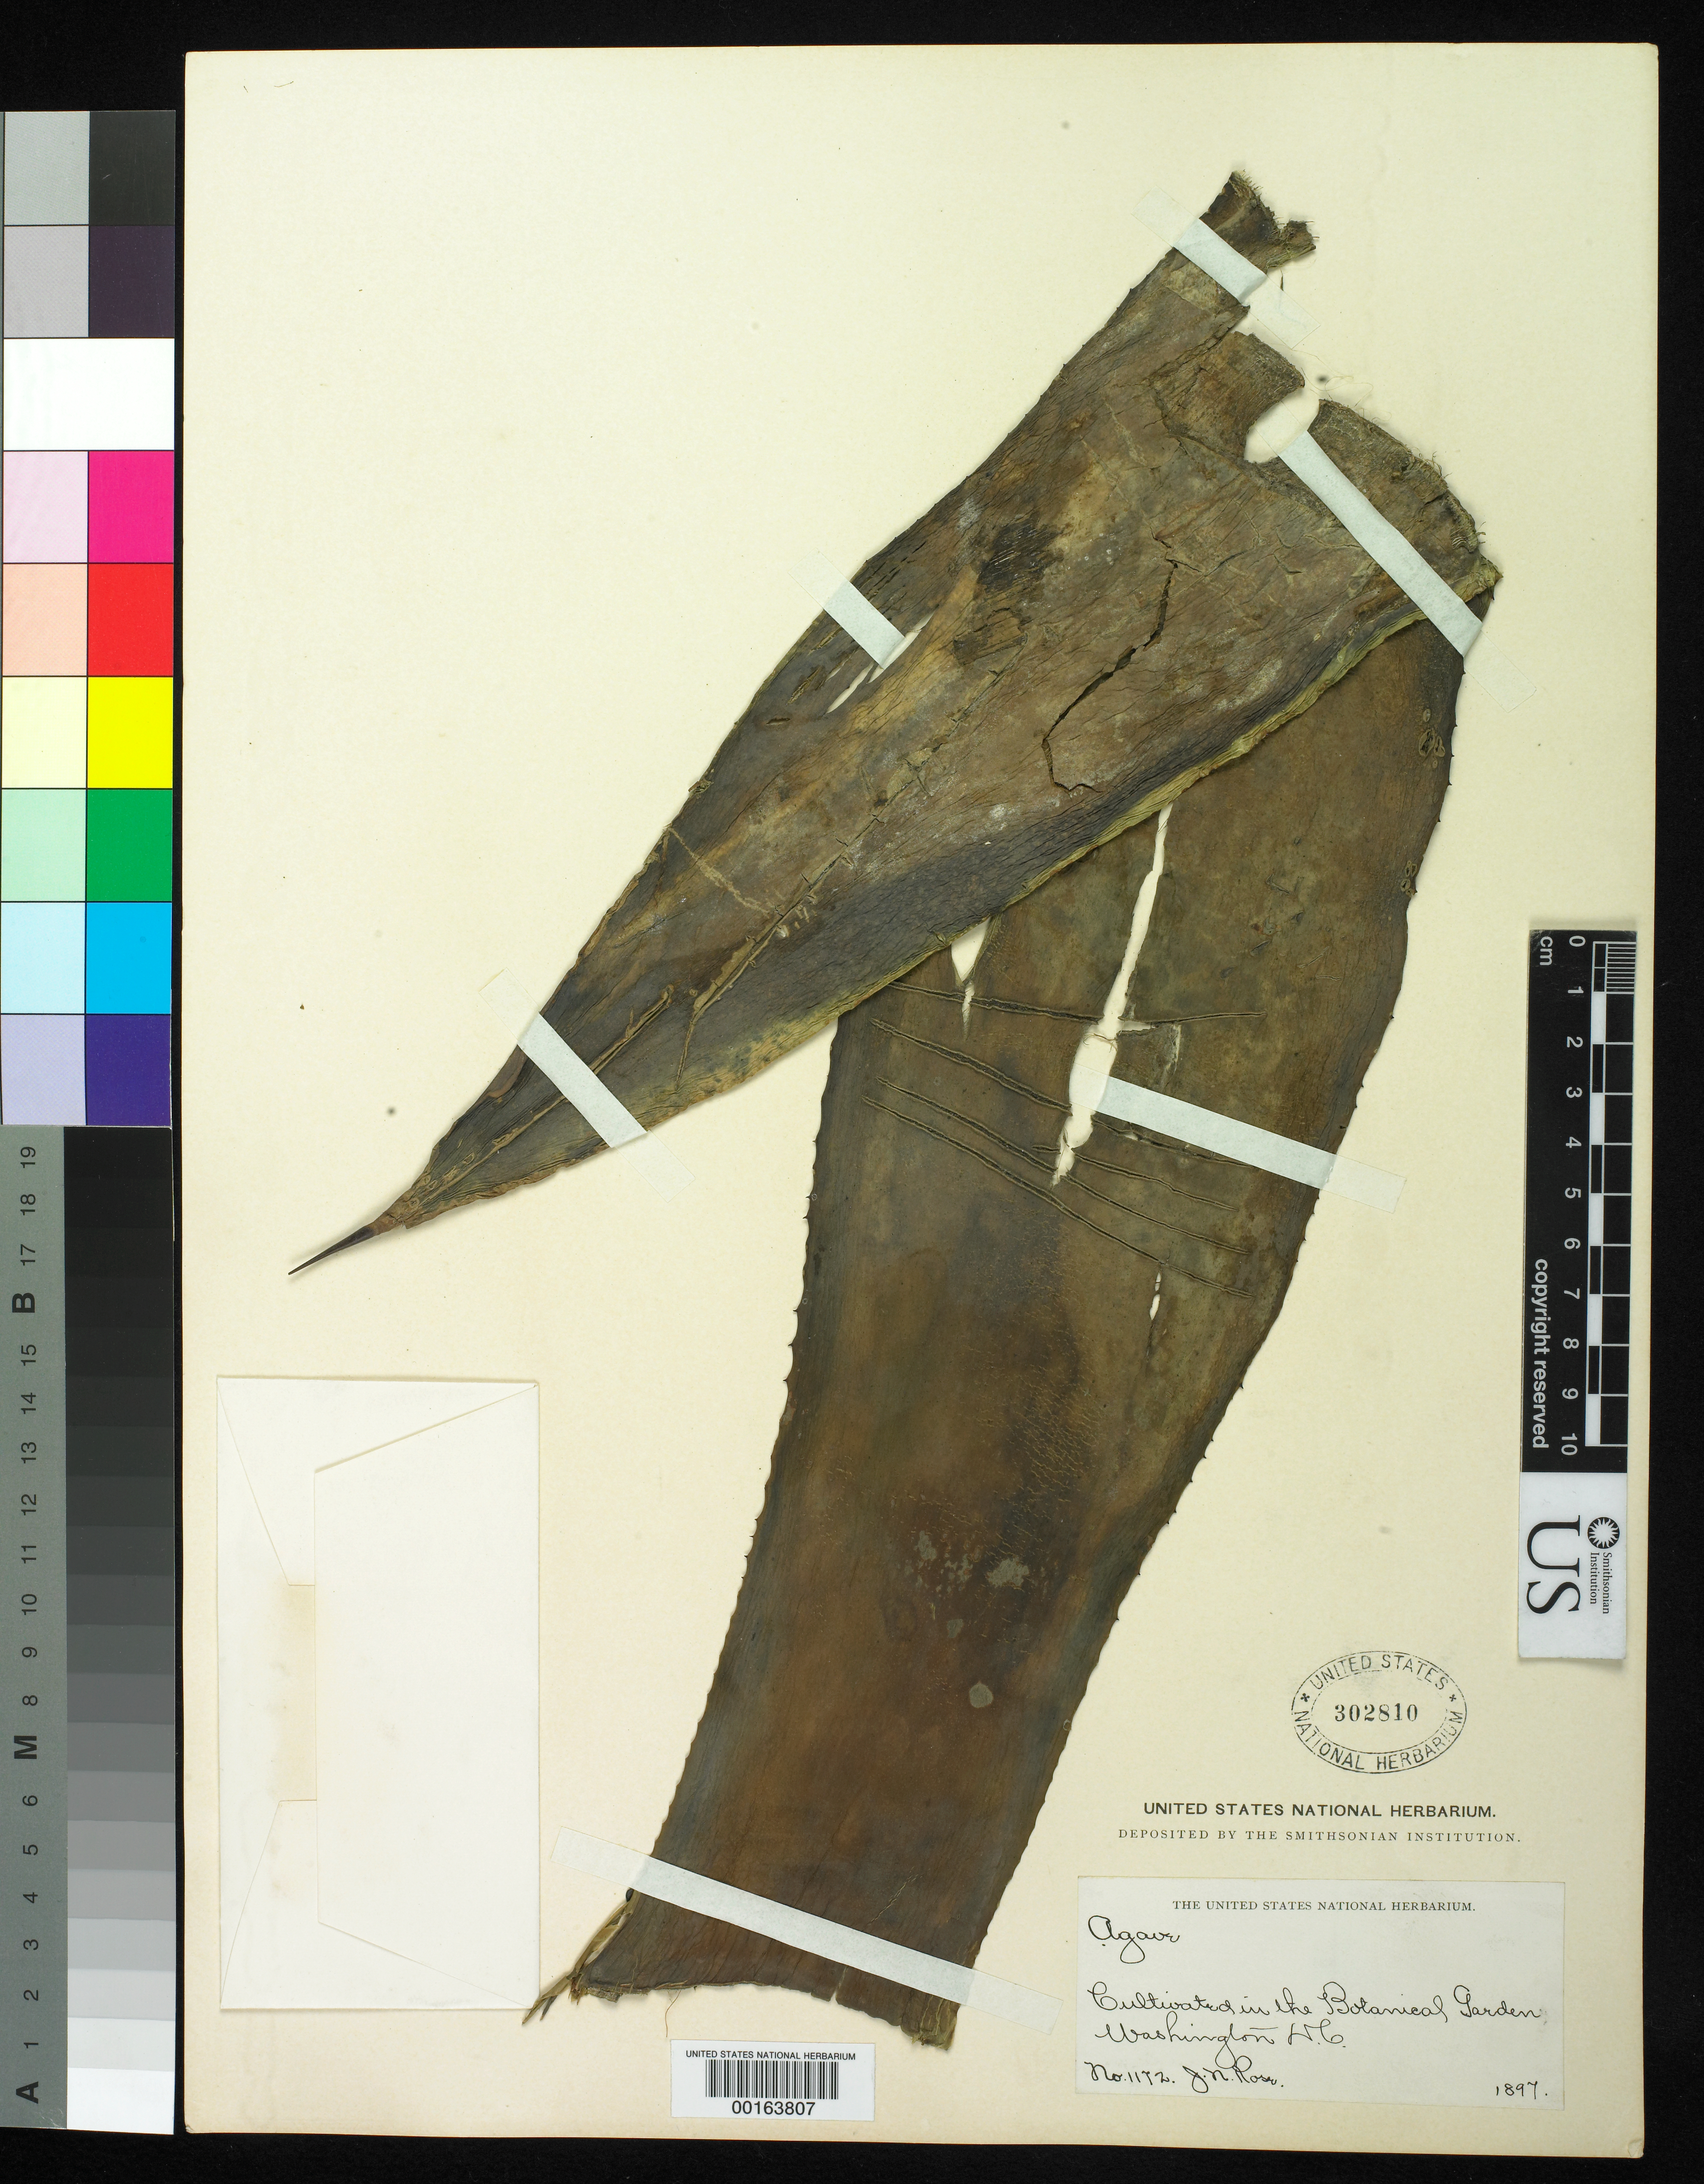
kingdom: Plantae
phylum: Tracheophyta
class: Liliopsida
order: Asparagales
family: Asparagaceae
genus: Agave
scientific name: Agave sp.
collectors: J. N. Rose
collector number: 1172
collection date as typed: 1897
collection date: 1897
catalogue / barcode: US 302810